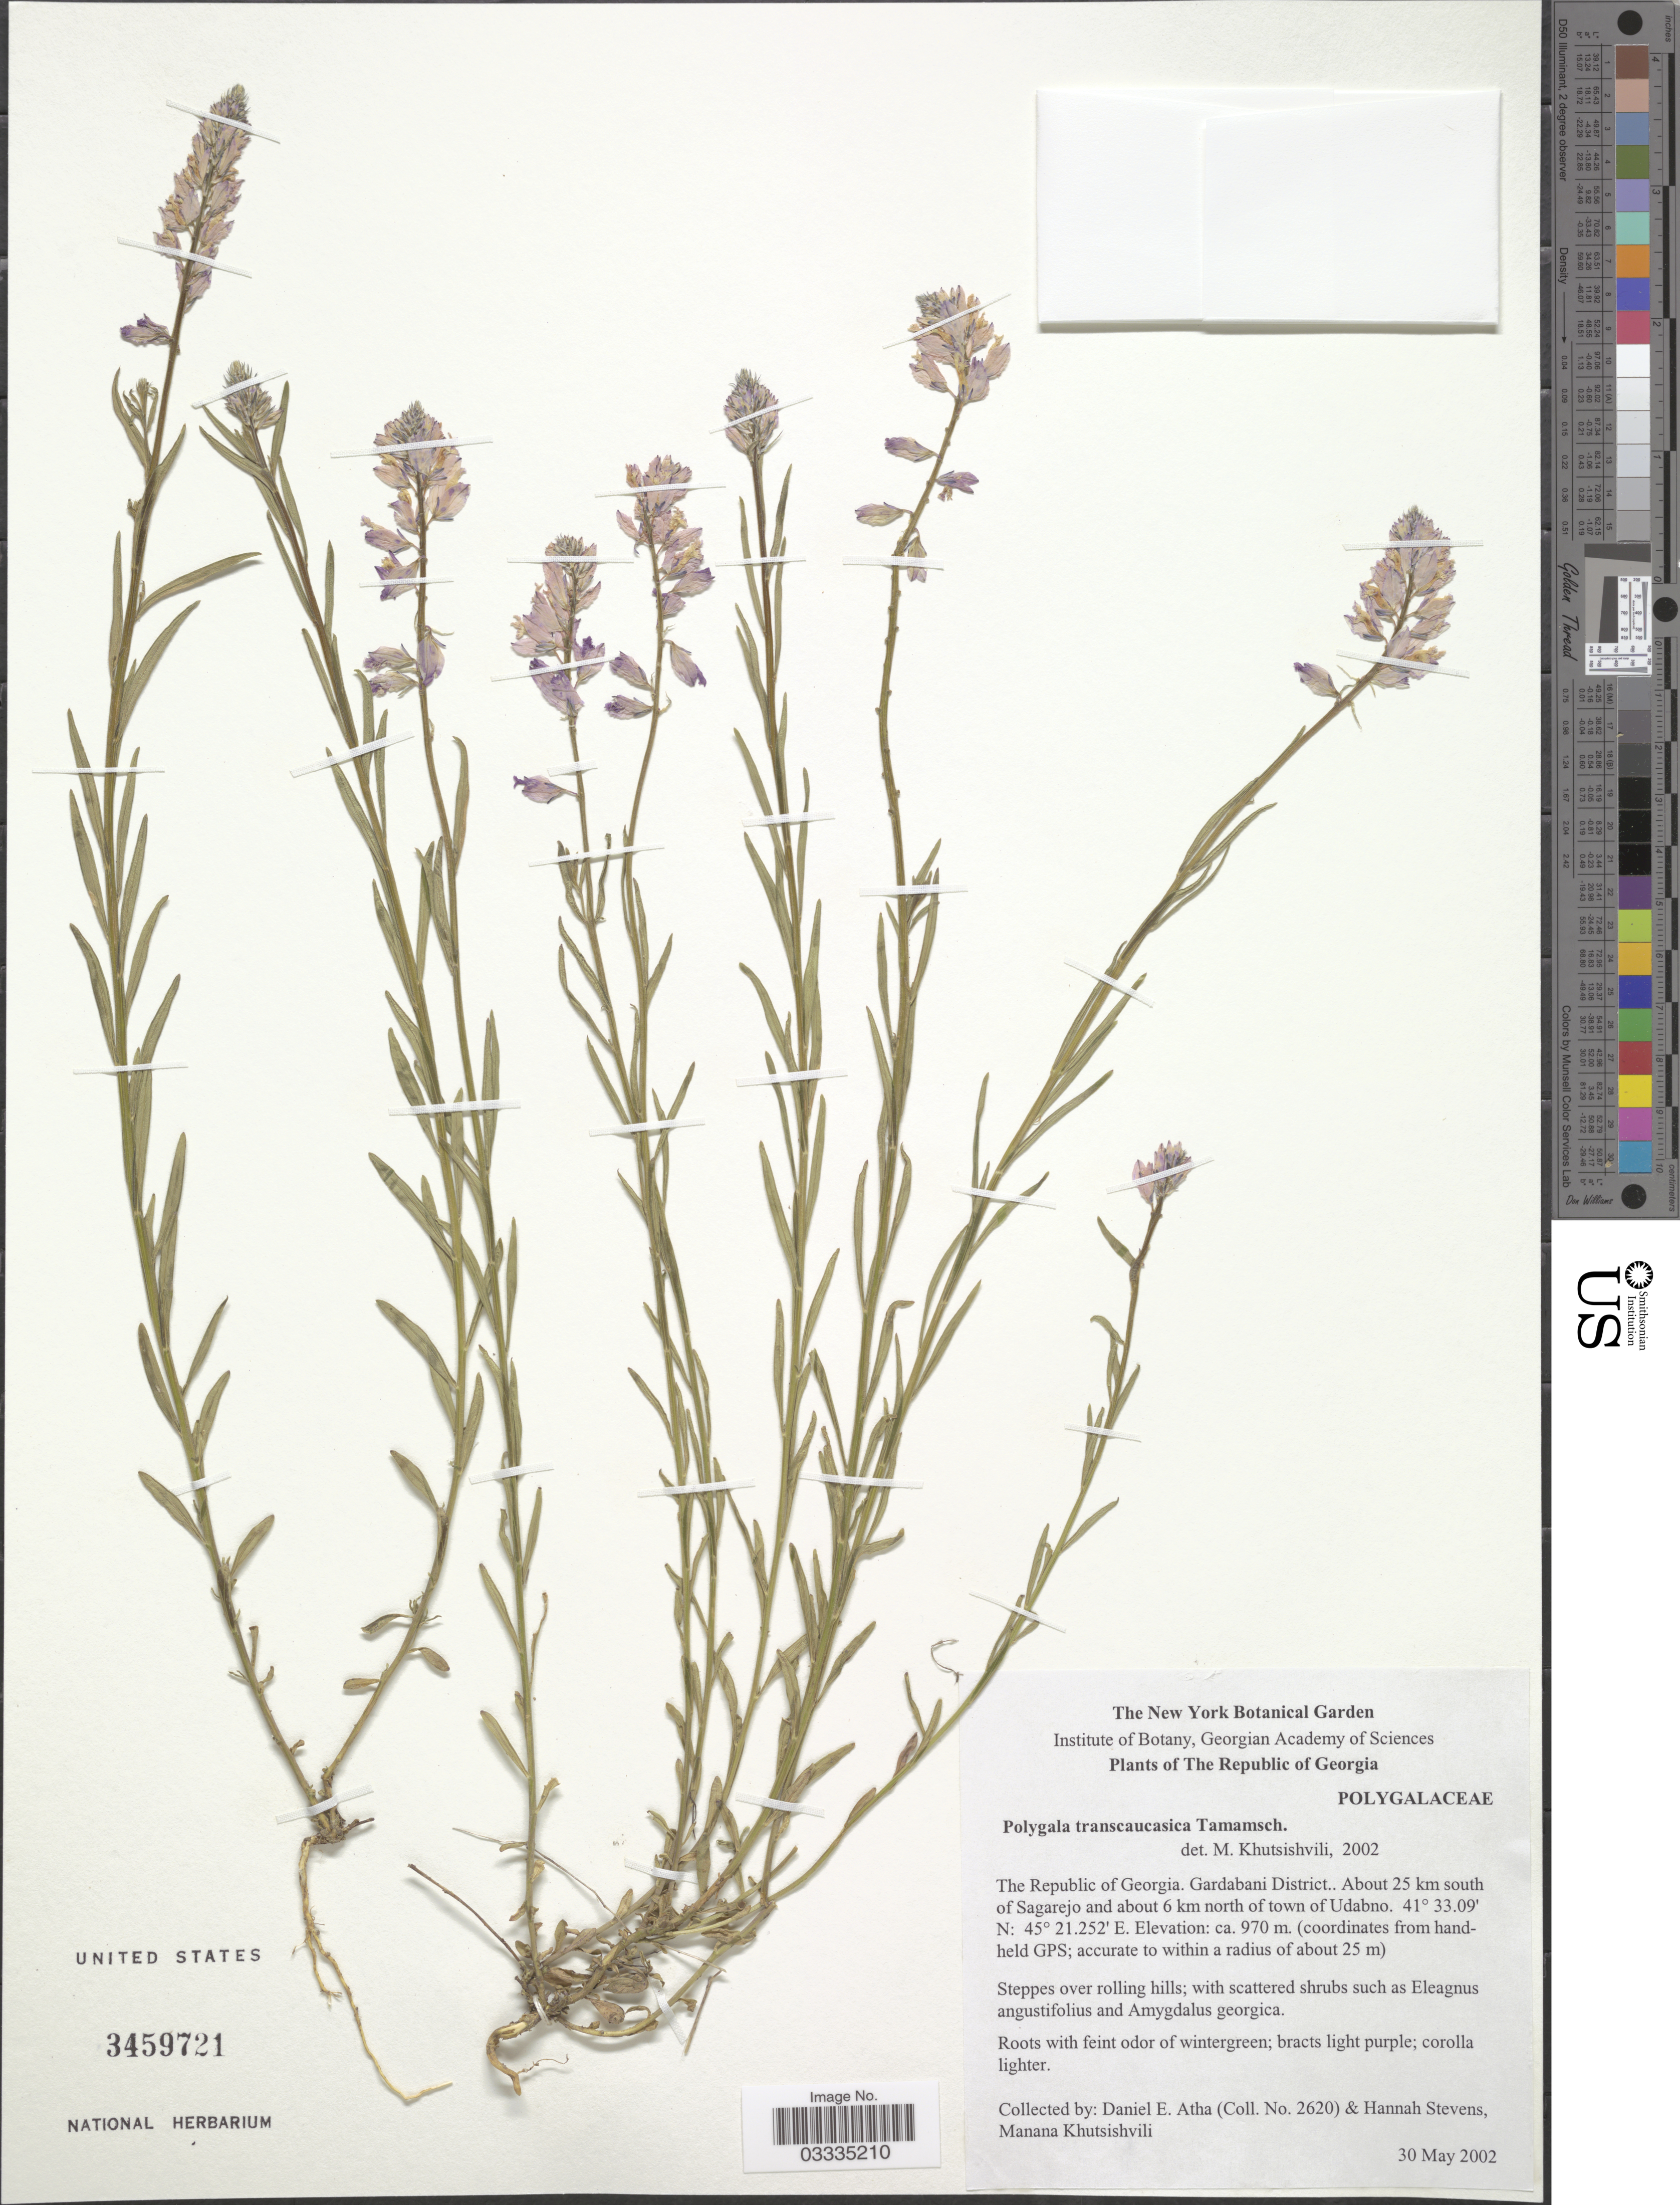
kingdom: Plantae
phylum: Tracheophyta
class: Magnoliopsida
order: Fabales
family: Polygalaceae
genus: Polygala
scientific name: Polygala transcaucasica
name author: Tamamsch.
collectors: D. Atha, H. Stevens & M. Khutsishvili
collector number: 2620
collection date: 2002-05-30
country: Georgia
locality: Gardabani District. About 25 km south of Sagarejo and about 6 km north of town of Udabno.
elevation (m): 970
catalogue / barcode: US 3459721